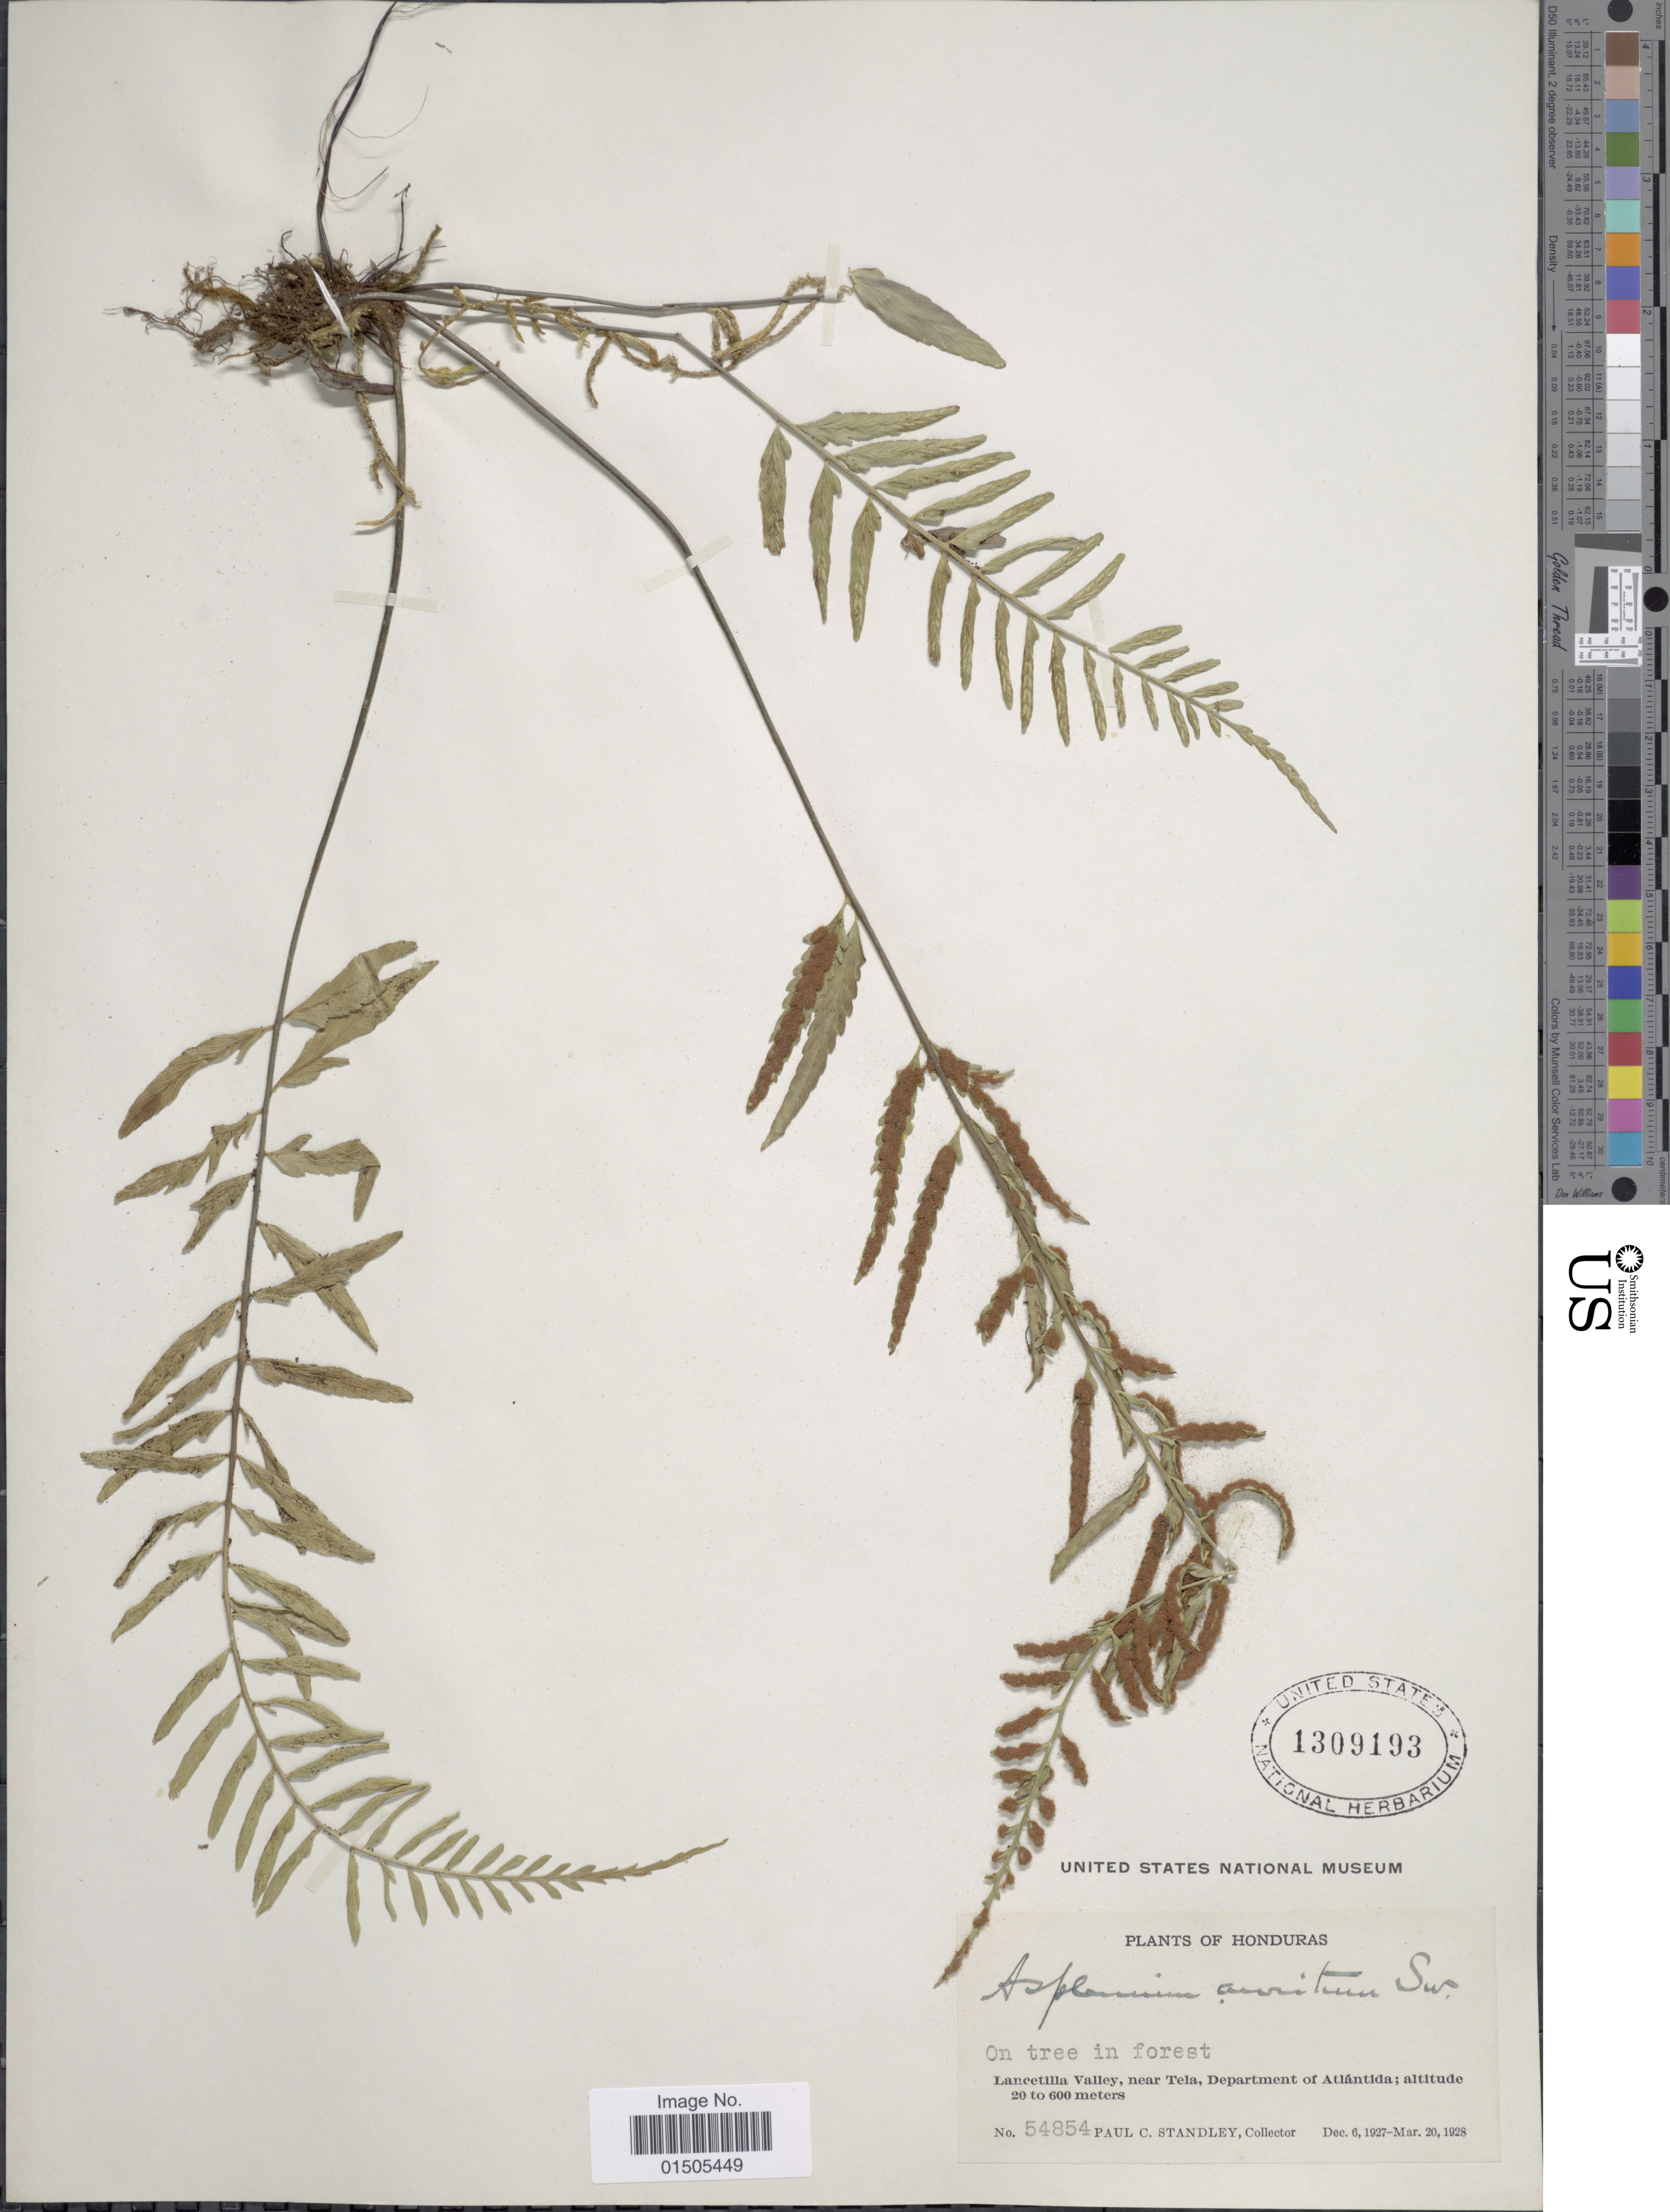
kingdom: Plantae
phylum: Tracheophyta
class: Polypodiopsida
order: Polypodiales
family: Aspleniaceae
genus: Asplenium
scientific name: Asplenium auritum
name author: Sw.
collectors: P. C. Standley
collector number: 54854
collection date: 1927-12-06/1928-03-20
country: Honduras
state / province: Atlántida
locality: Lancetilla Valley, near Tela.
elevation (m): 20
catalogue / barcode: US 1309193